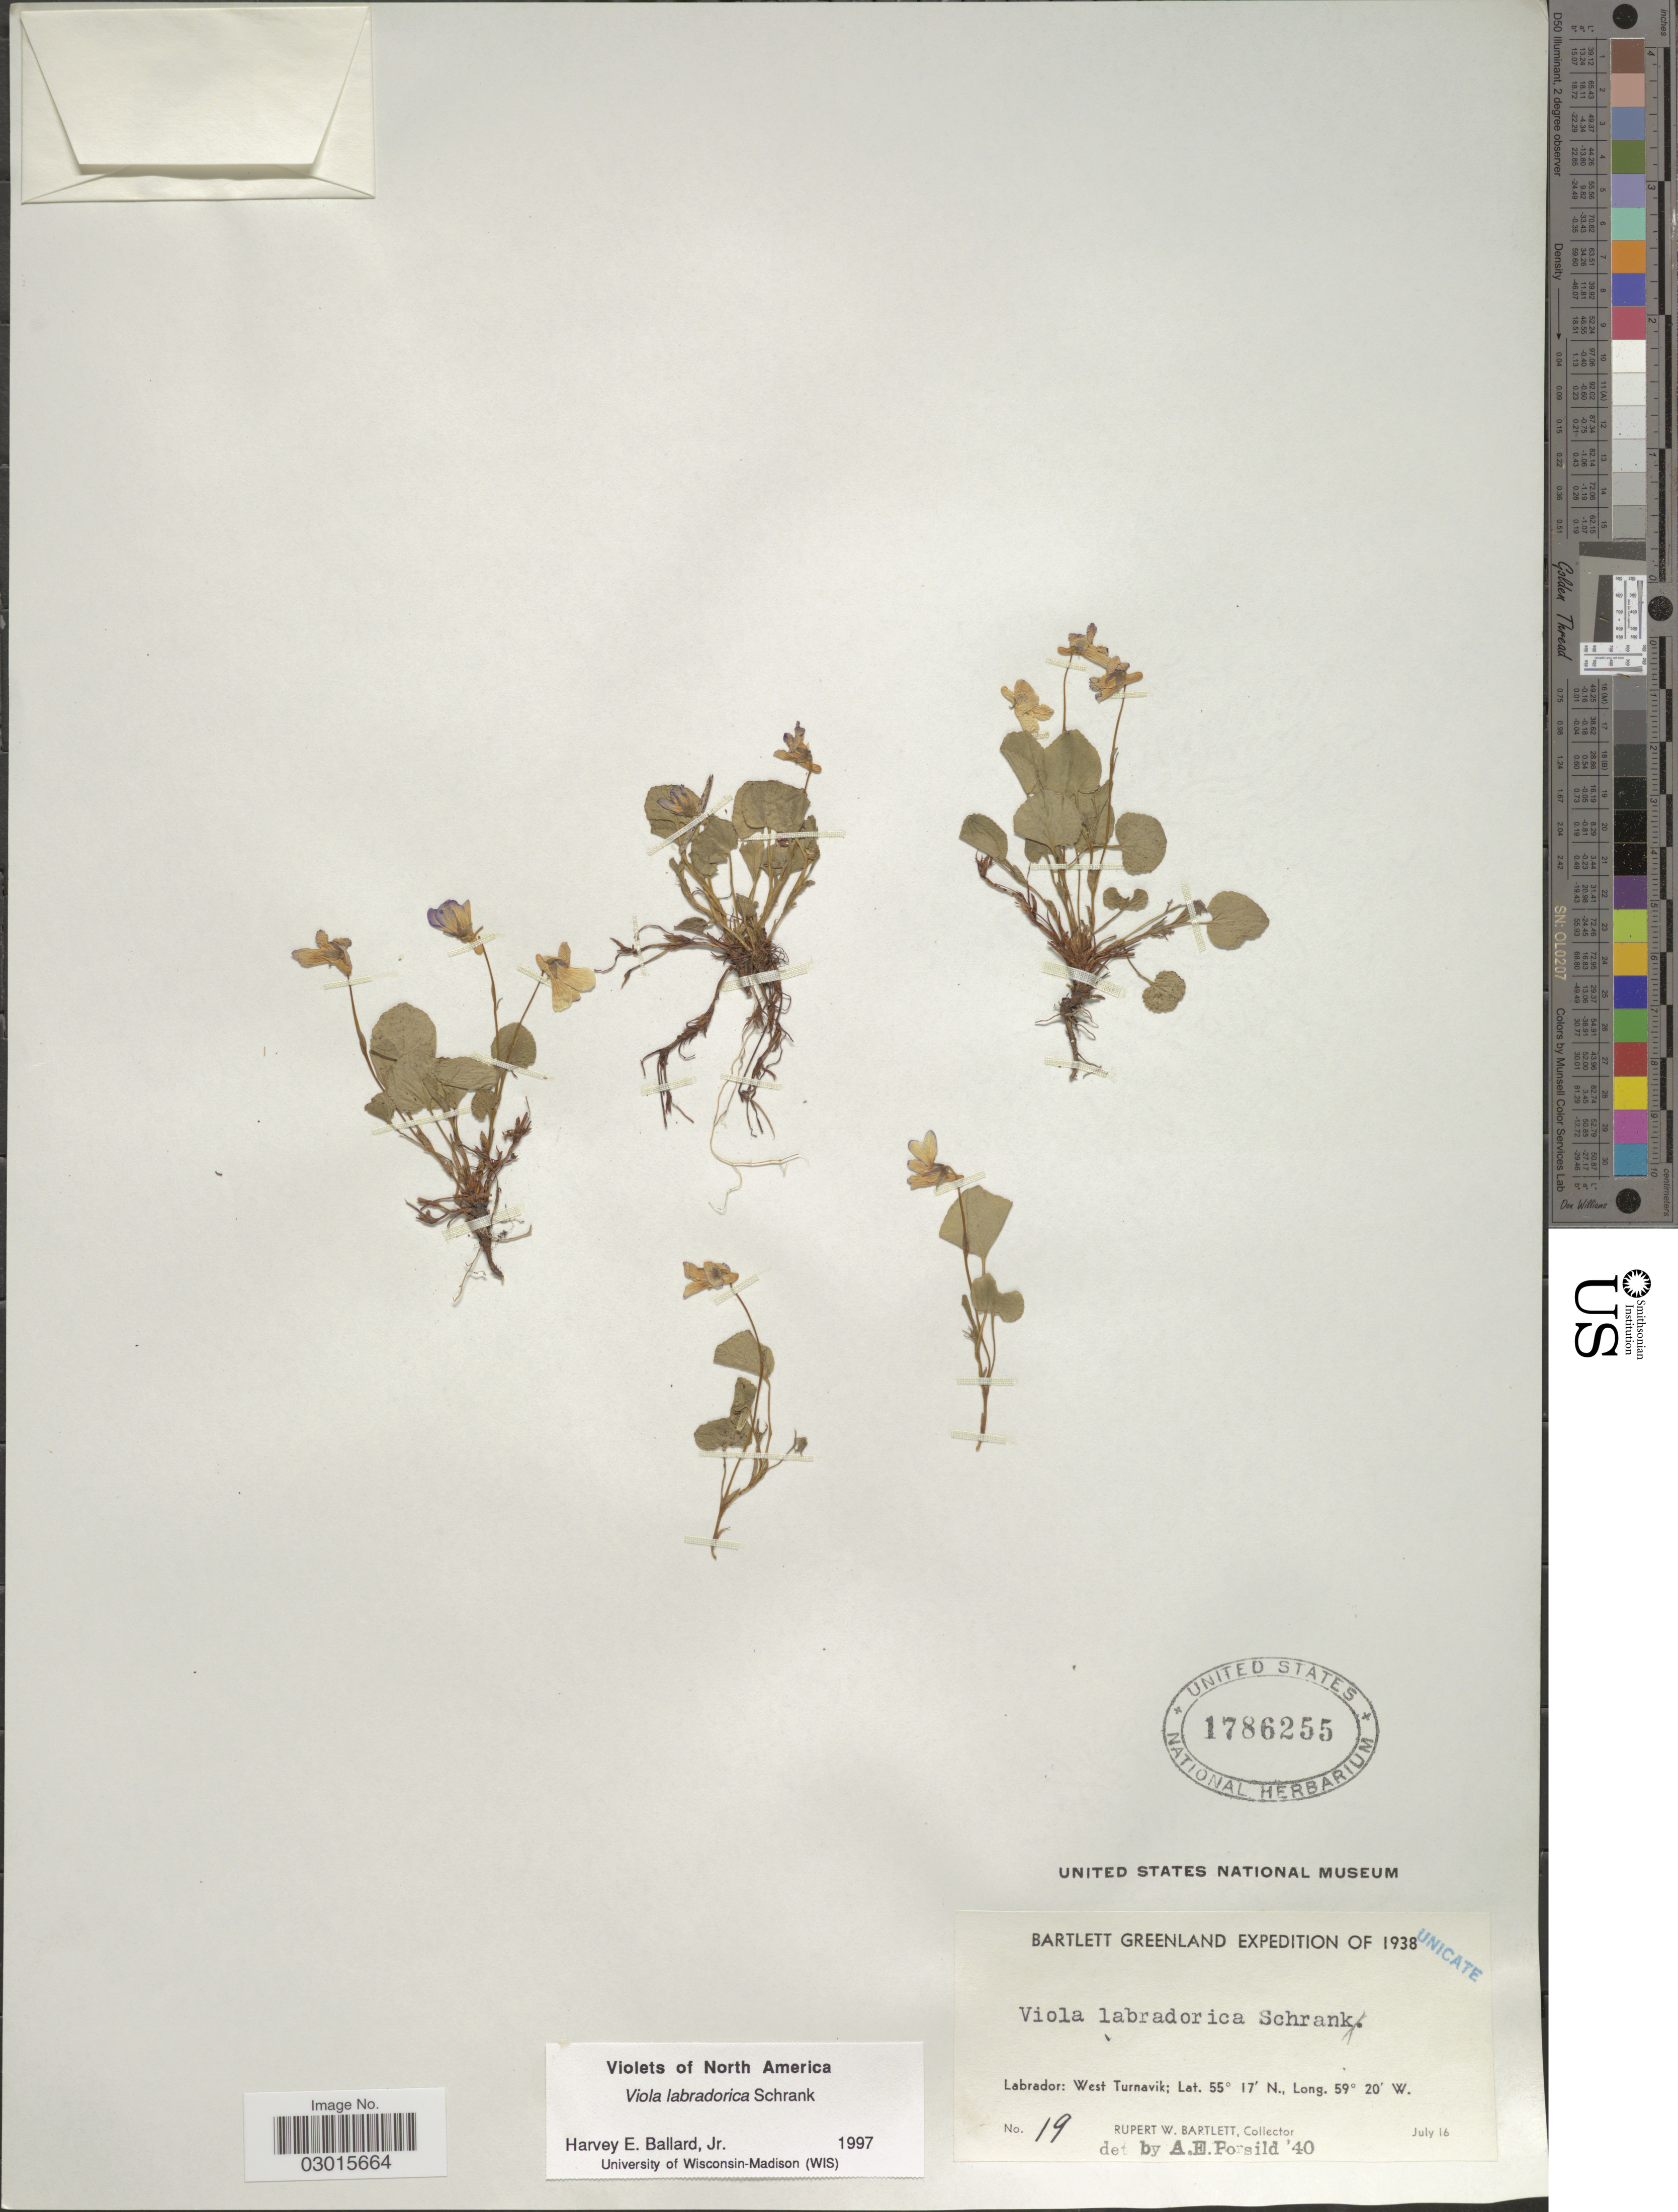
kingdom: Plantae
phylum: Tracheophyta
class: Magnoliopsida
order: Malpighiales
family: Violaceae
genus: Viola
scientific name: Viola labradorica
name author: Schrank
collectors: R. W. Bartlett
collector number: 19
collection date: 1938-07-16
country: Canada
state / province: Newfoundland and Labrador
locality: Greenland. Labrador: West Turnavik.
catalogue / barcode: US 1786255